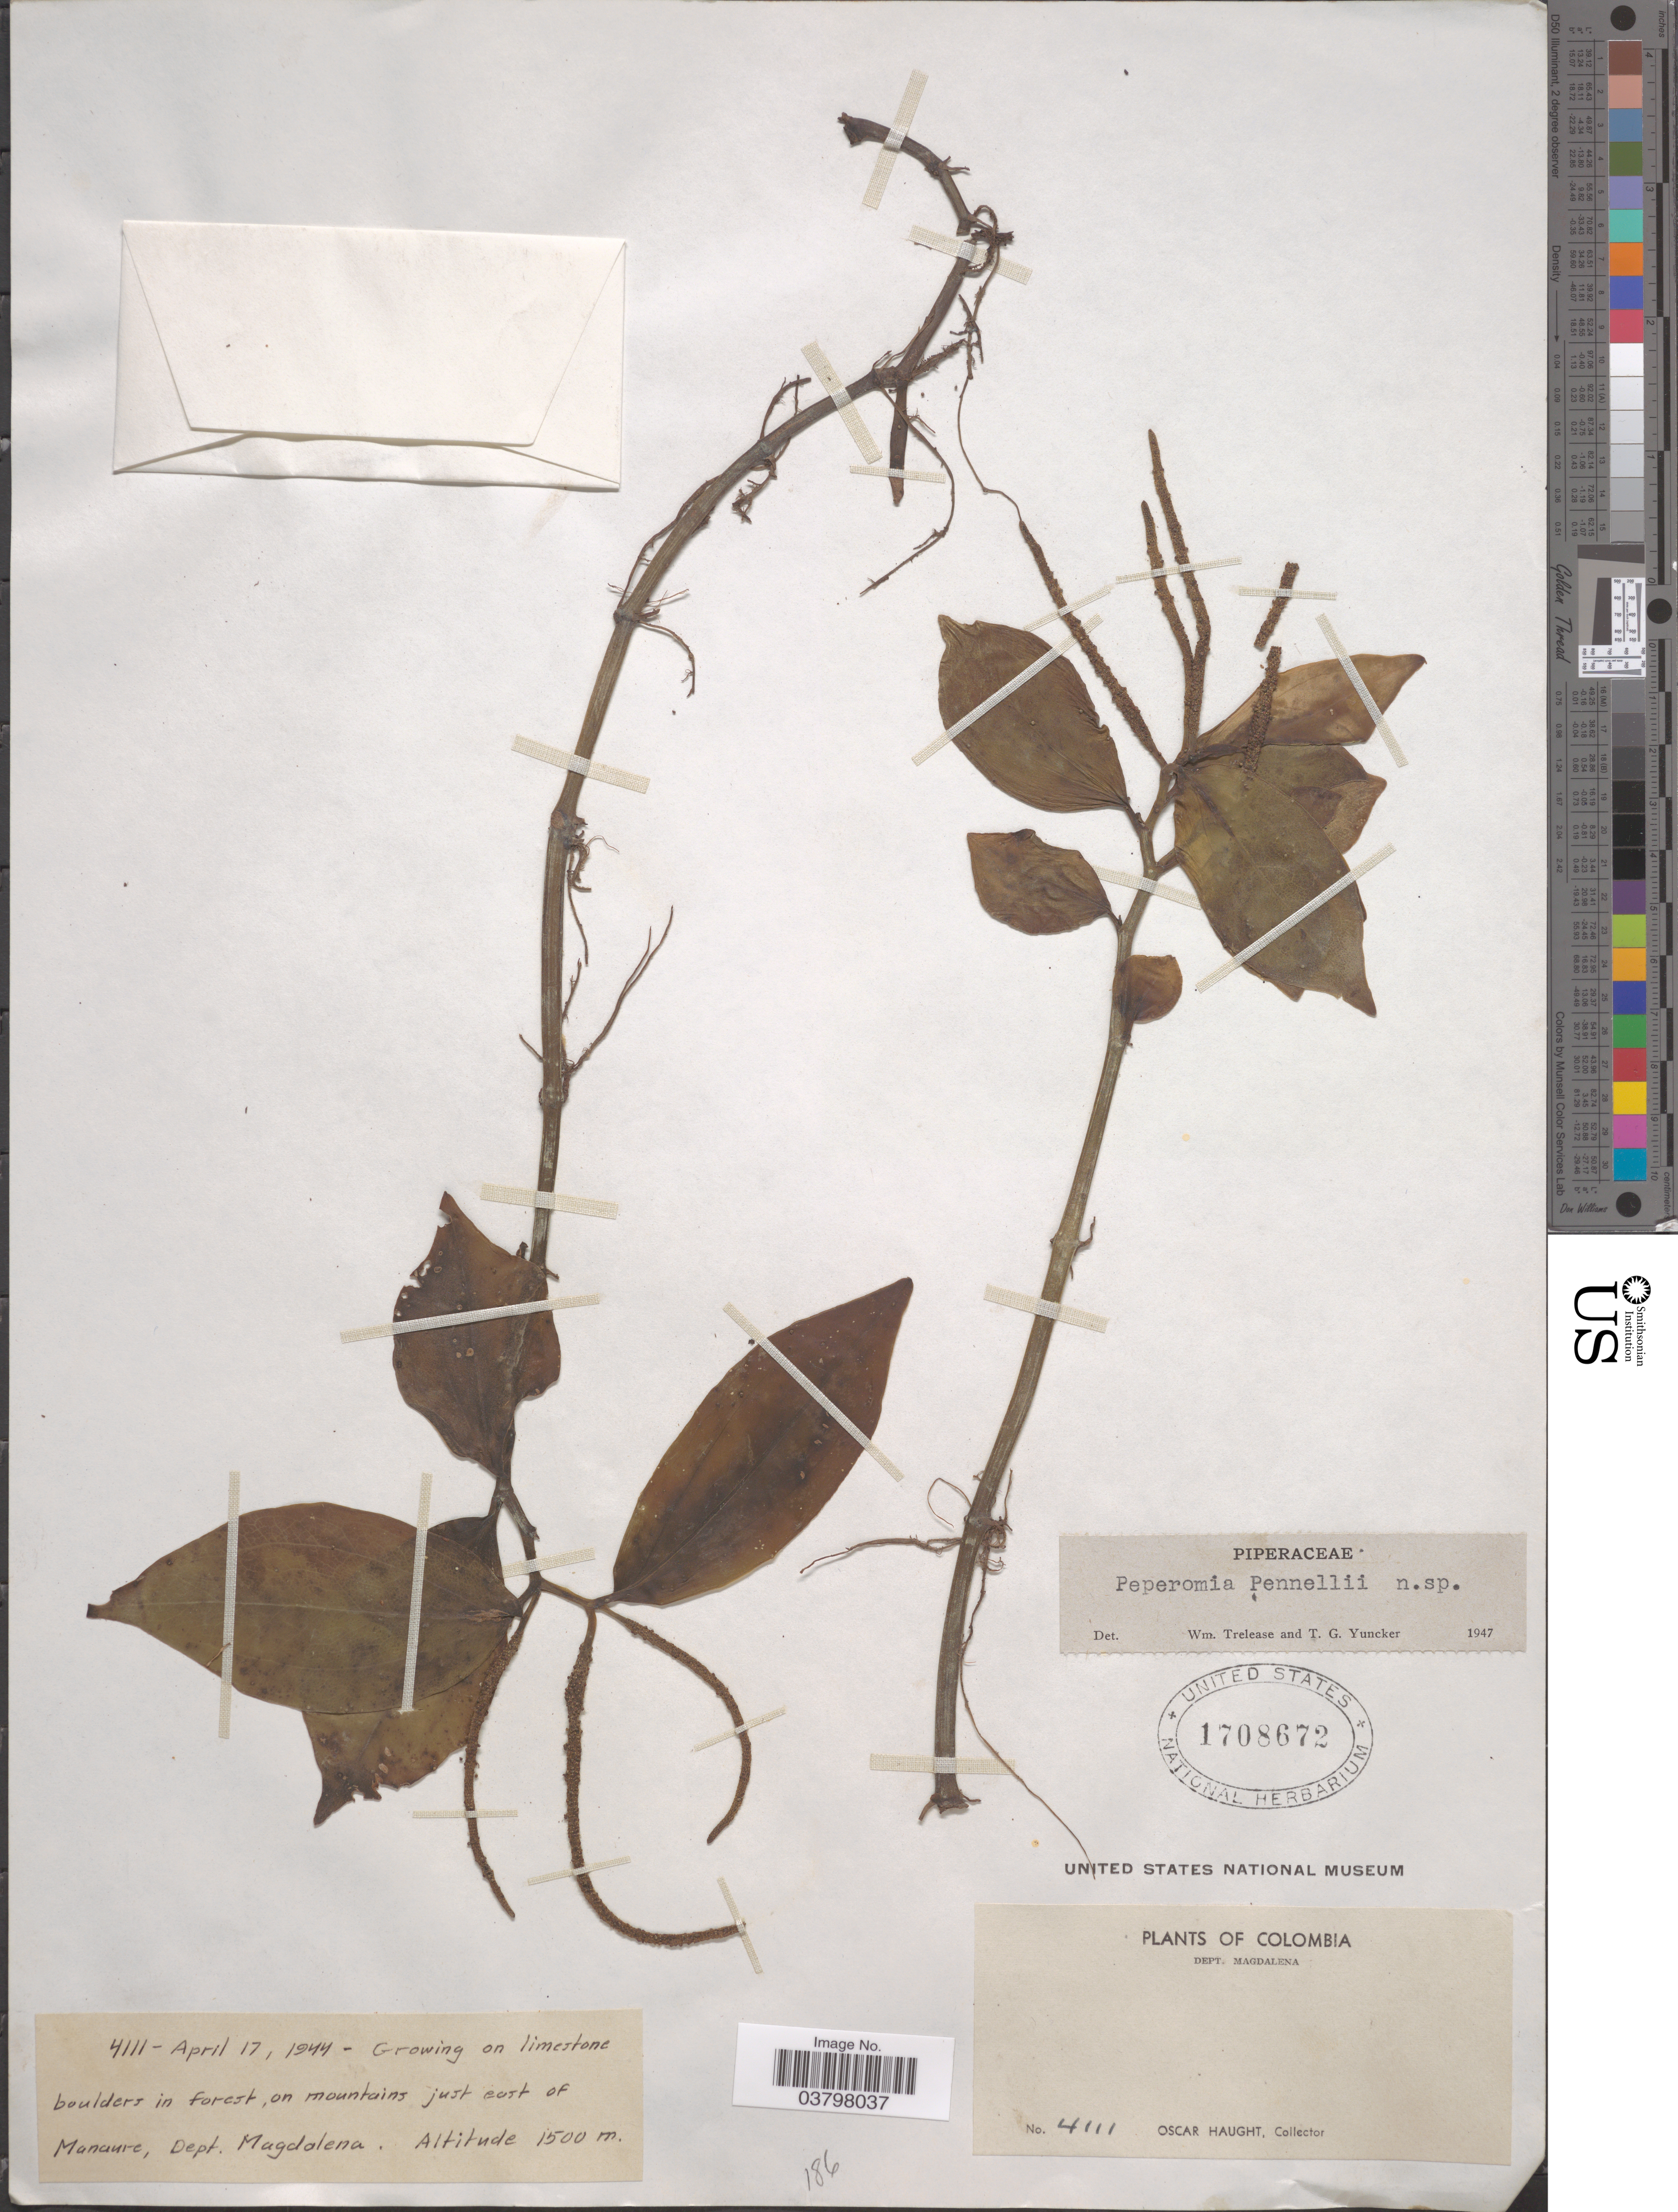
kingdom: Plantae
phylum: Tracheophyta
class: Magnoliopsida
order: Piperales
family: Piperaceae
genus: Peperomia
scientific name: Peperomia pennellii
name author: Trel. & Yunck.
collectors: O. L. Haught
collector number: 4111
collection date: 1944-04-17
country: Colombia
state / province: Magdalena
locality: Dept. Magdalena. Growing on limestone boulders in forest, on mountains just east of Manaure, Dept. Magdalena.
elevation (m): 1500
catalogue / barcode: US 1708672